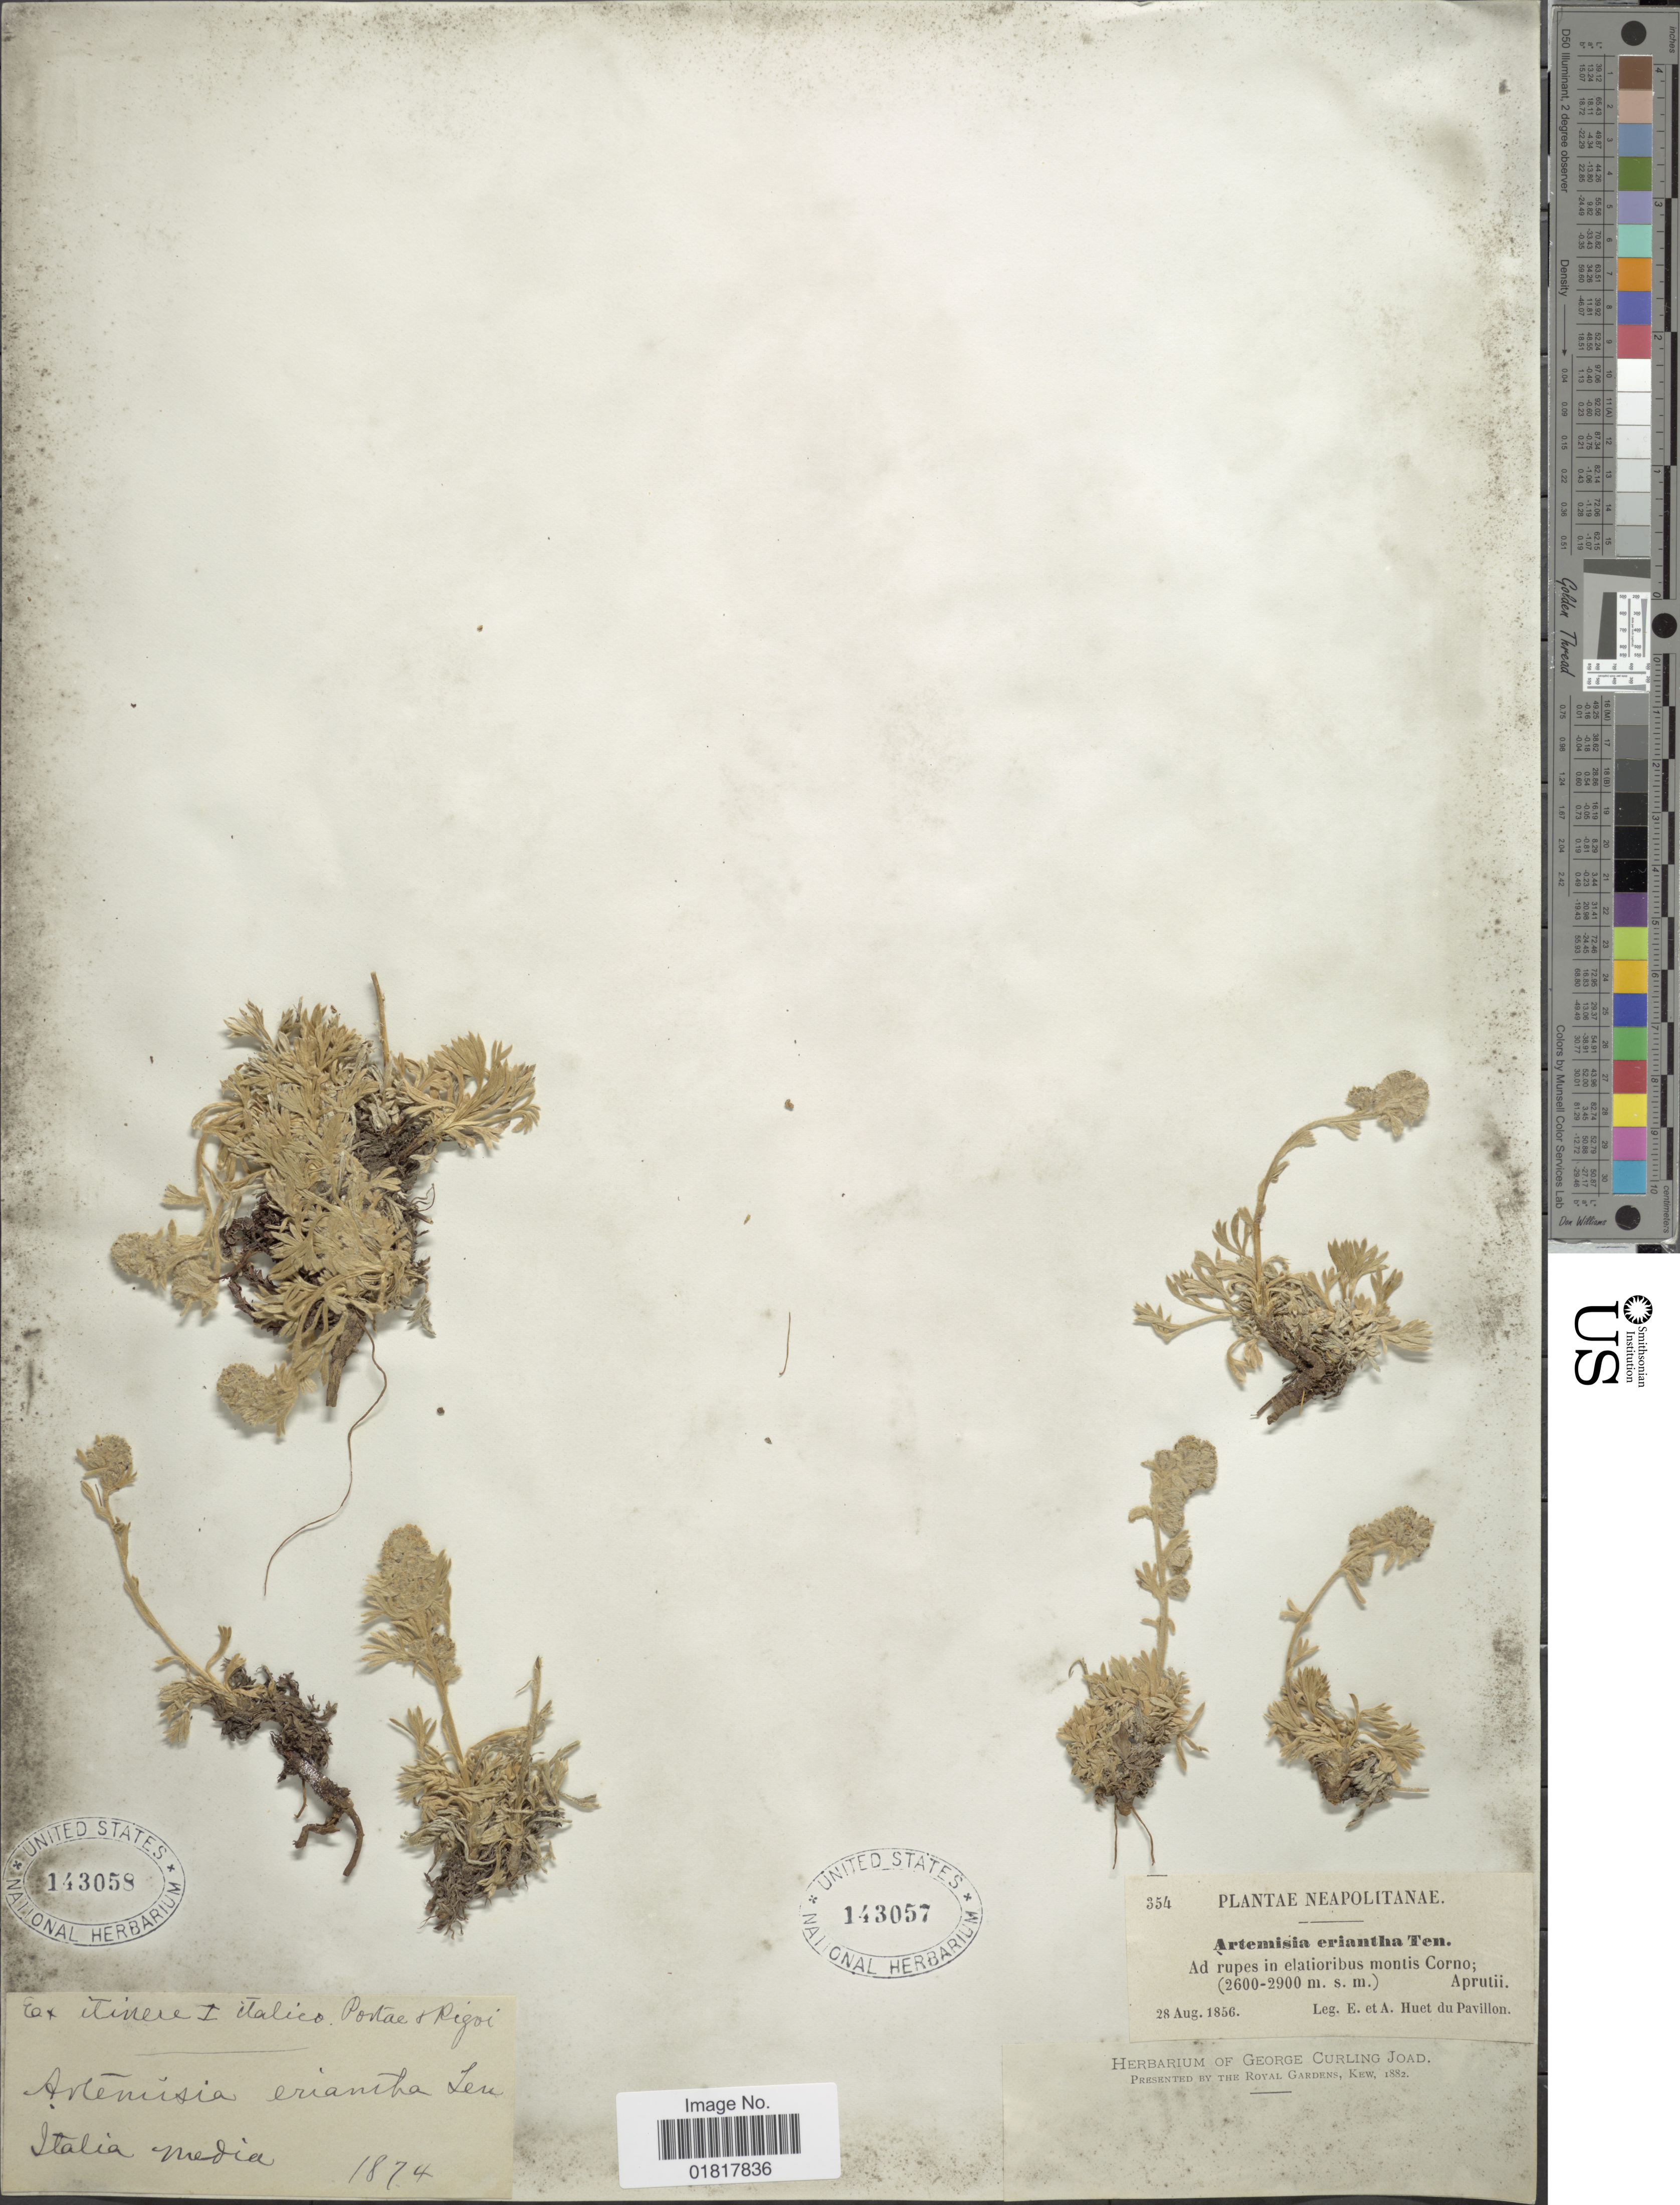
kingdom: Plantae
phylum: Tracheophyta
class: Magnoliopsida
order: Asterales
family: Asteraceae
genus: Artemisia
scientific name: Artemisia eriantha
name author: Ten.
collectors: E. Huet du Pavillon & A. Huet du Pavillon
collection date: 1874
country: Italy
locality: Italia Media [unsure placement]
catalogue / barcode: US 143058-2